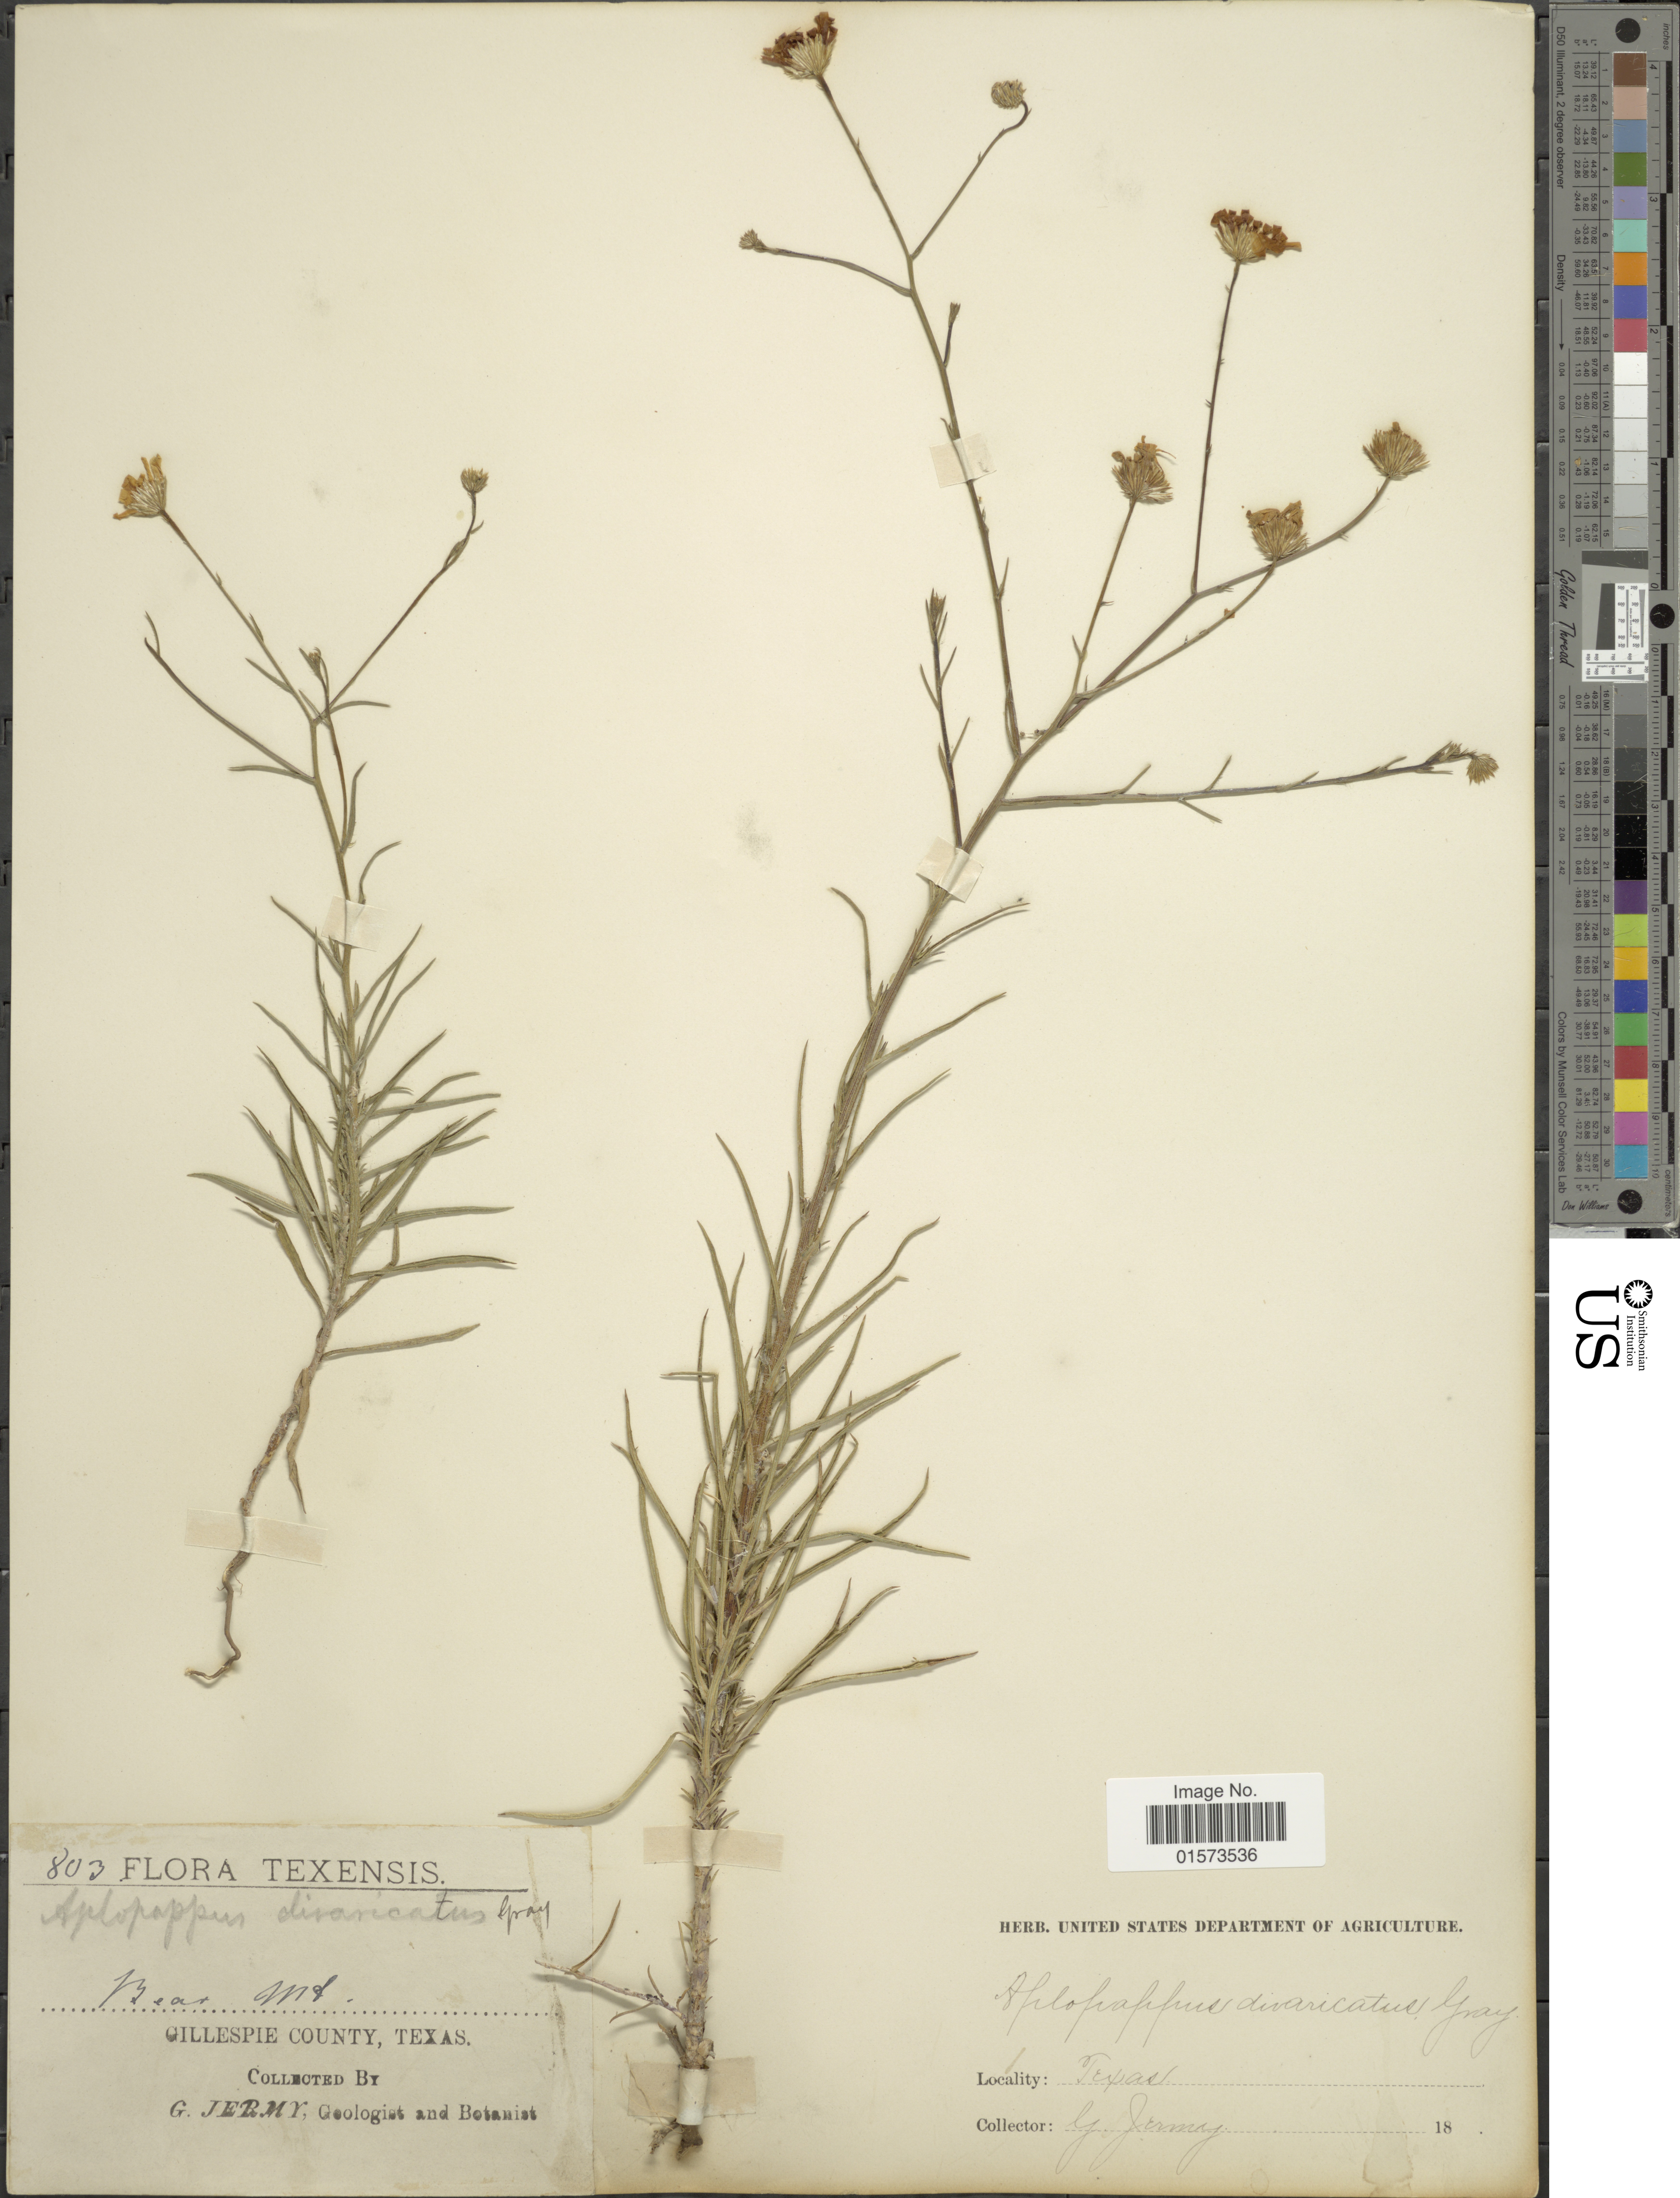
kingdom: Plantae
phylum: Tracheophyta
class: Magnoliopsida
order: Asterales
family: Asteraceae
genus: Croptilon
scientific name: Croptilon divaricatum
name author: (Nutt.) Raf.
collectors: G. Jermy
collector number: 803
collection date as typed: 18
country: United States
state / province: Texas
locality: Near Mt., Gillespie County